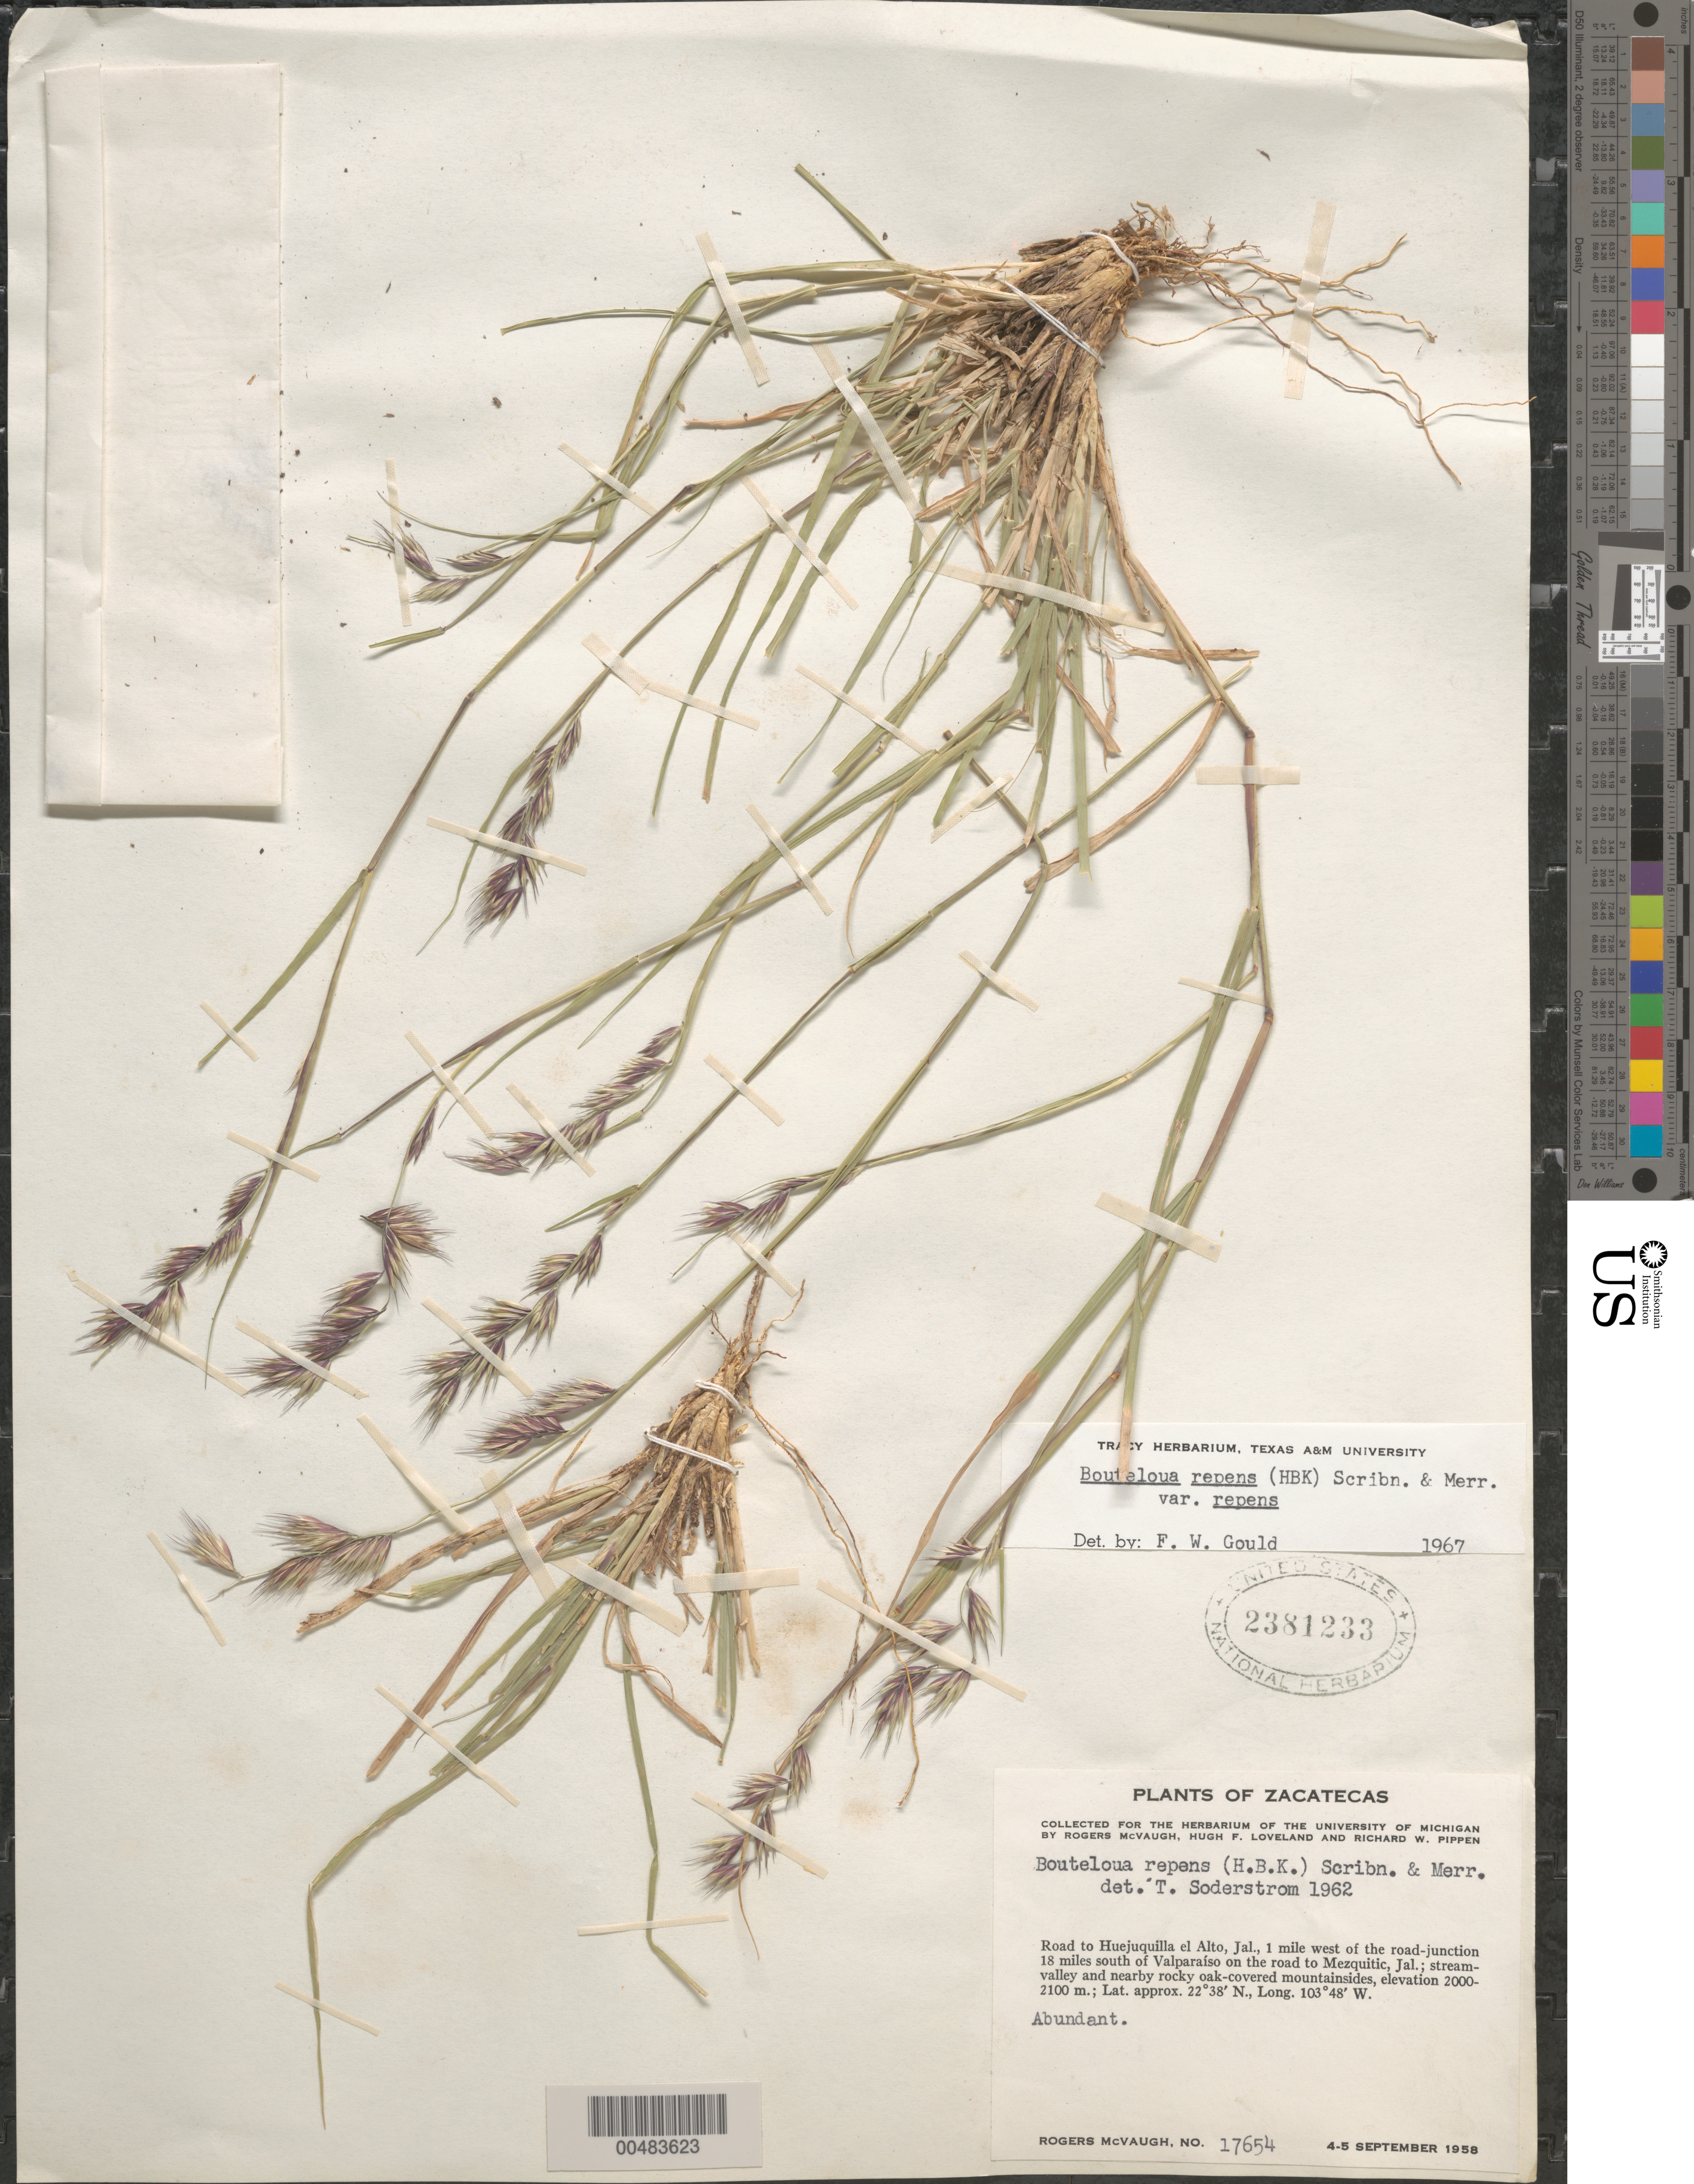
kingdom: Plantae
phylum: Tracheophyta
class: Liliopsida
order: Poales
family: Poaceae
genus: Bouteloua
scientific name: Bouteloua repens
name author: (Kunth) Scribn. & Merr.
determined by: Gould, F. W.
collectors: R. McVaugh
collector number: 17654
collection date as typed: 4 Sep 1958 to 5 Sep 1958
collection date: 1958-09-04/1958-09-05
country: Mexico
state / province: Zacatecas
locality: Rd to Huejuquilla el Alto, Jal., 1 mi W of the rd-jct 18 mi S of Valparaíso on the rd to Mezquitic, Jal.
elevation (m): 2000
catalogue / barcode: US 2381233